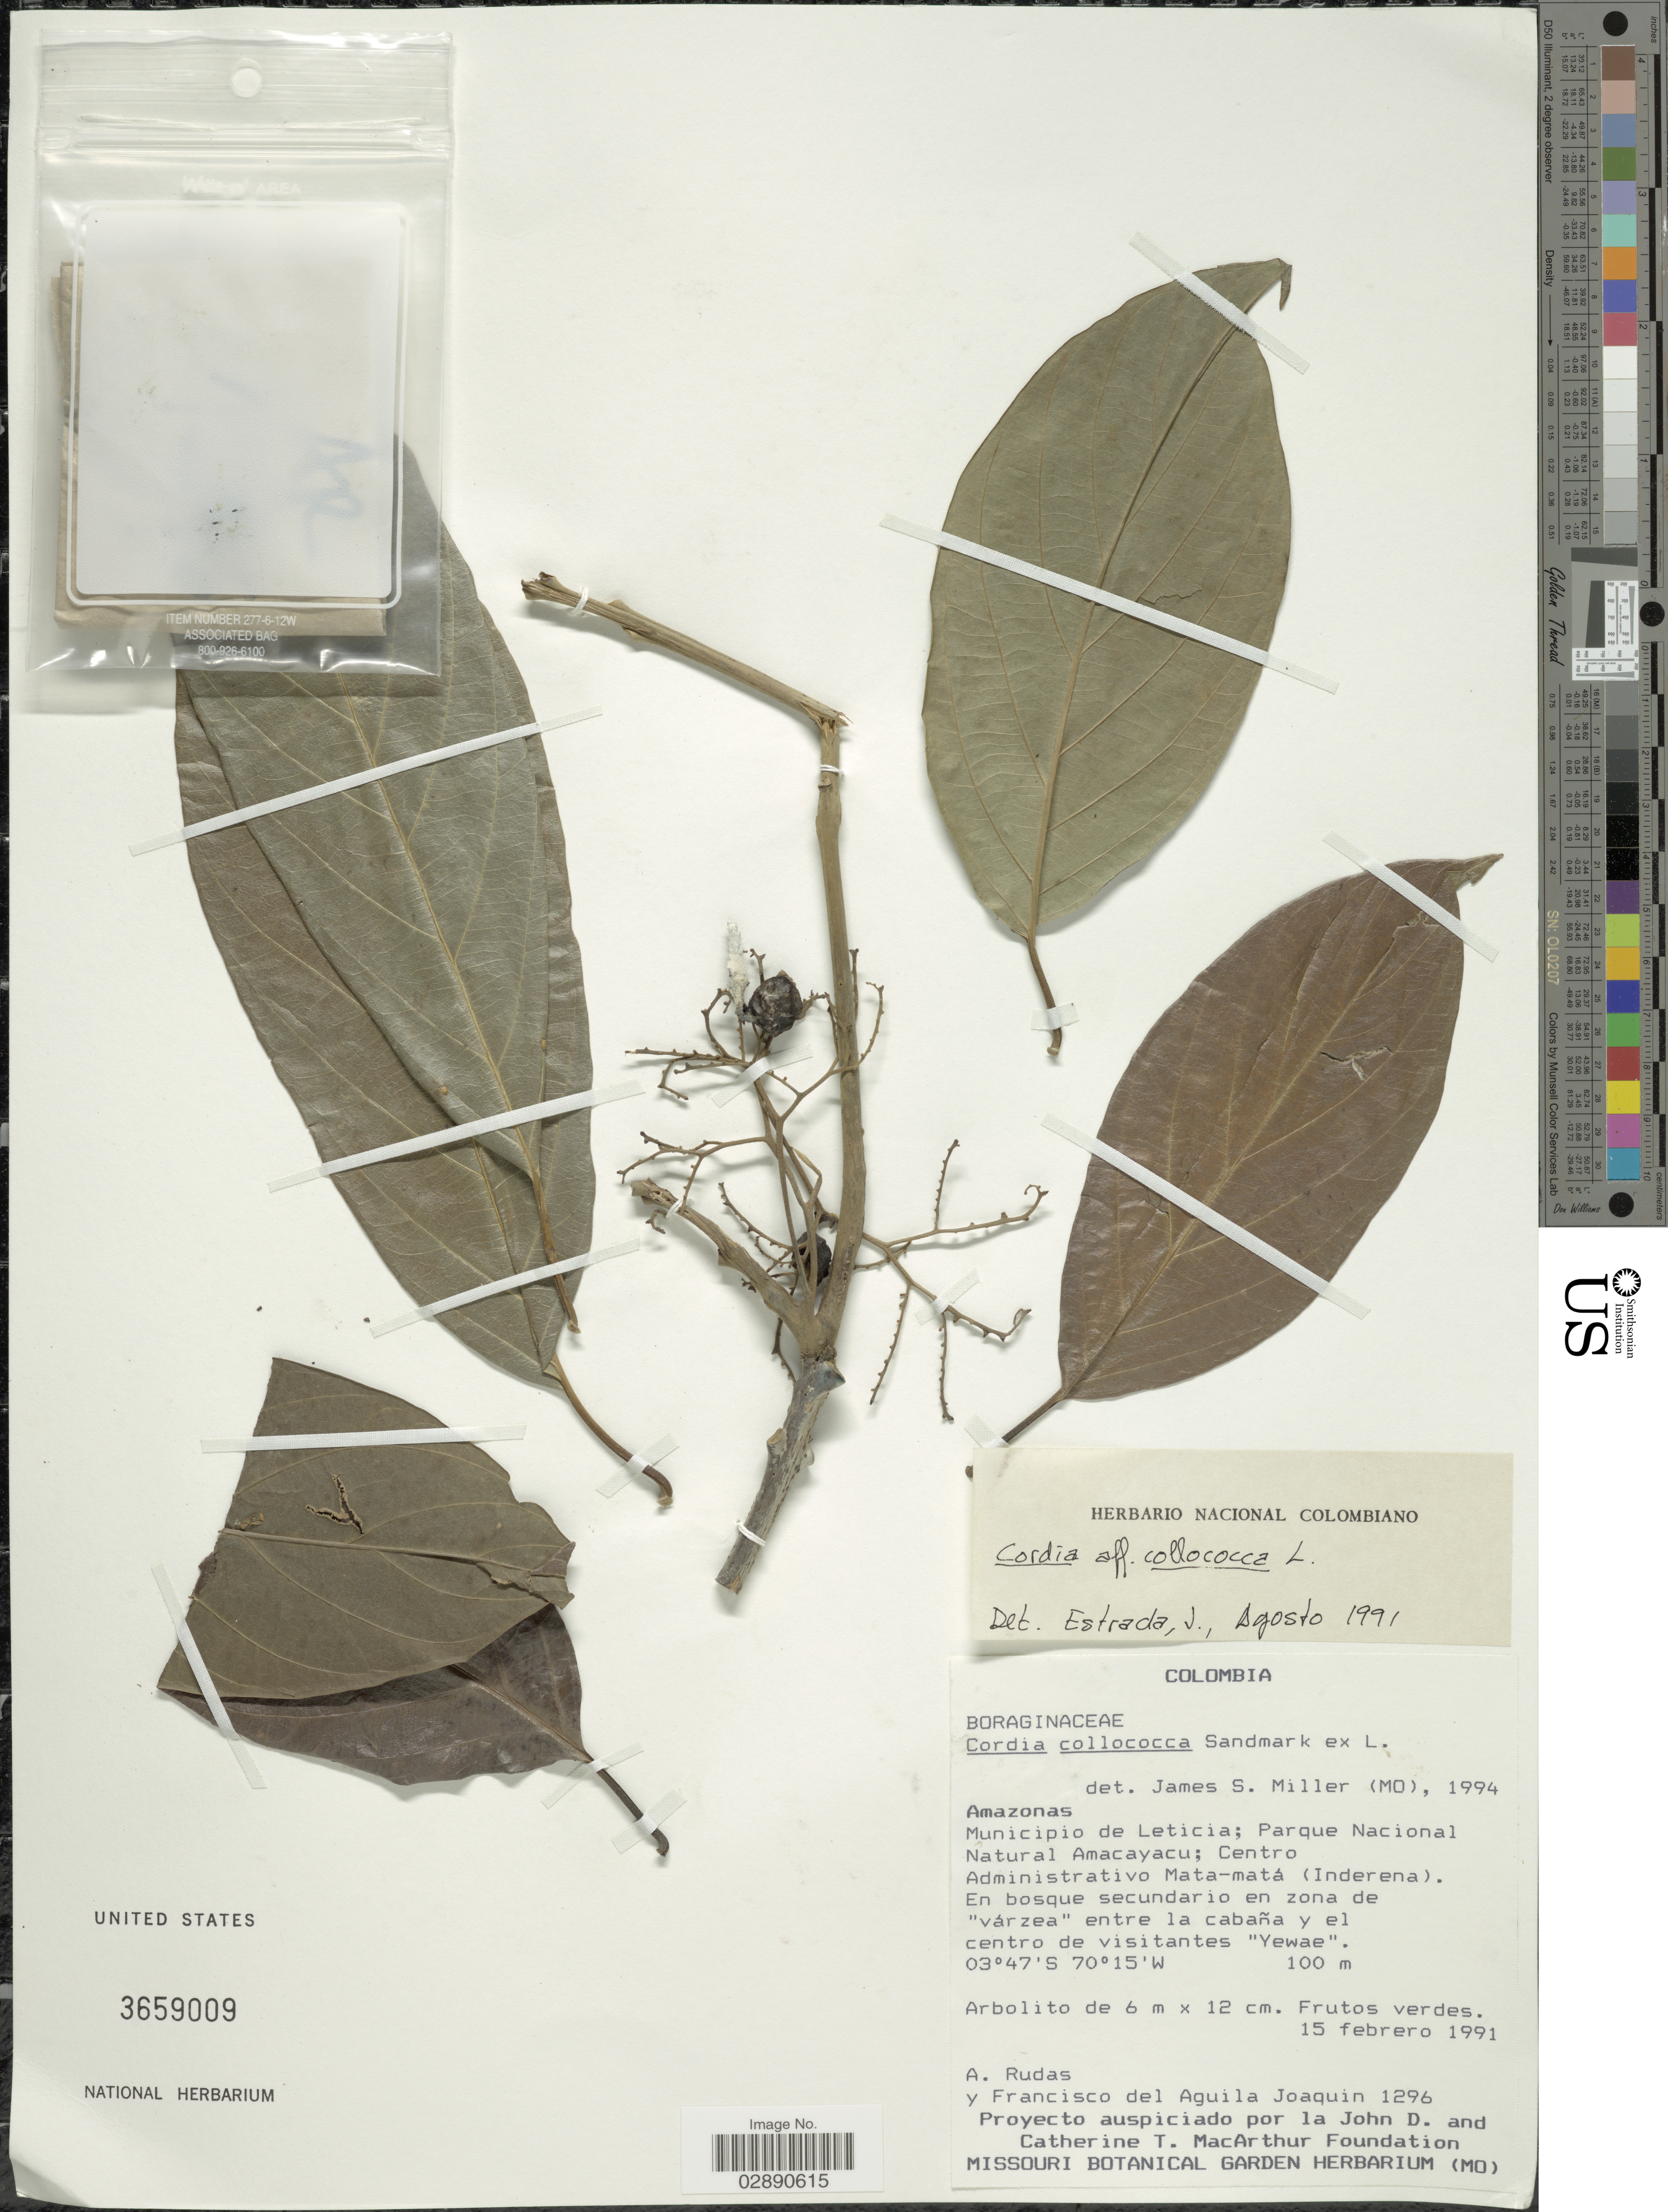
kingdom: Plantae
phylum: Tracheophyta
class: Magnoliopsida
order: Boraginales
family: Cordiaceae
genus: Cordia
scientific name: Cordia collococca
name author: L.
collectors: A. Rudas & F. Aguila Joaquin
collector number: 1296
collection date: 1991-02-15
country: Colombia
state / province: Amazônas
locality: Municipio de Leticia; Parque Nacional Natural Amacayacu; Centro Administrativo Mata-matá (Inderena).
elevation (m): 100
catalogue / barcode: US 3659009